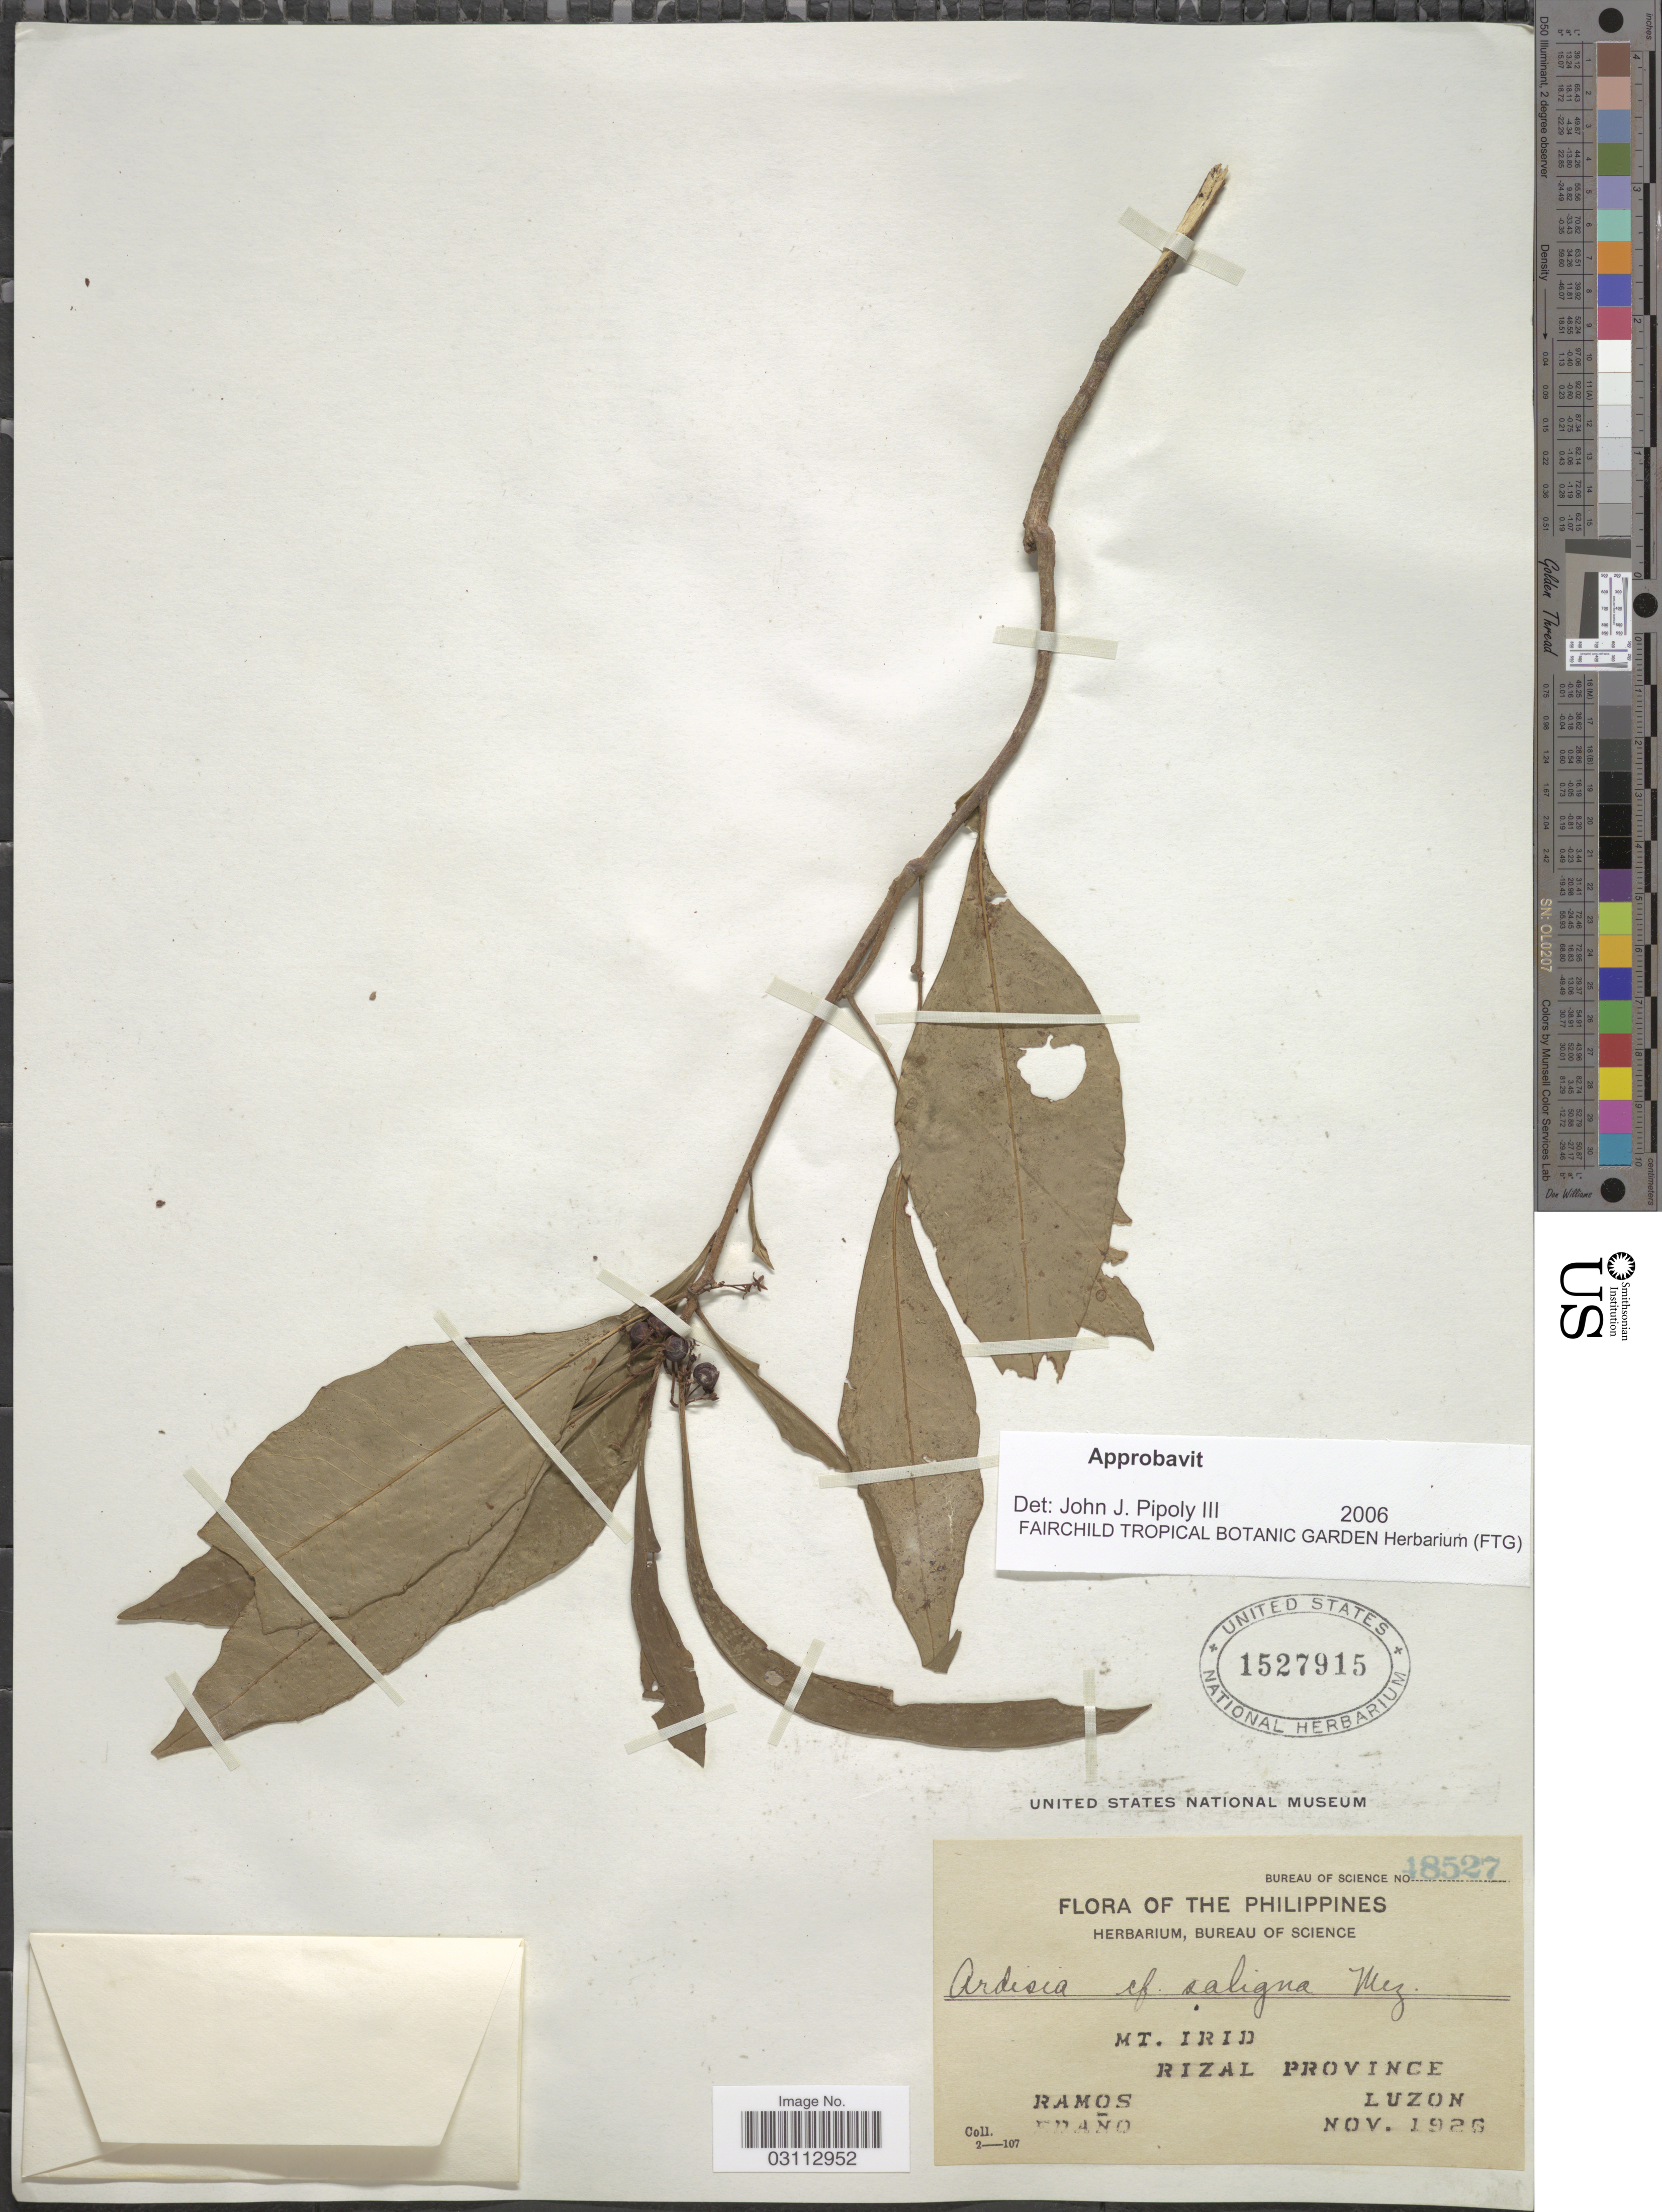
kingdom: Plantae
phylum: Tracheophyta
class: Magnoliopsida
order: Ericales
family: Primulaceae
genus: Ardisia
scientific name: Ardisia saligna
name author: Mez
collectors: -. Ramos & -. Edano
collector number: Bureau of Science 48527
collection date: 1926-11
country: Philippines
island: Luzon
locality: Mt. Irid. Rizal Province.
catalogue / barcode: US 1527915